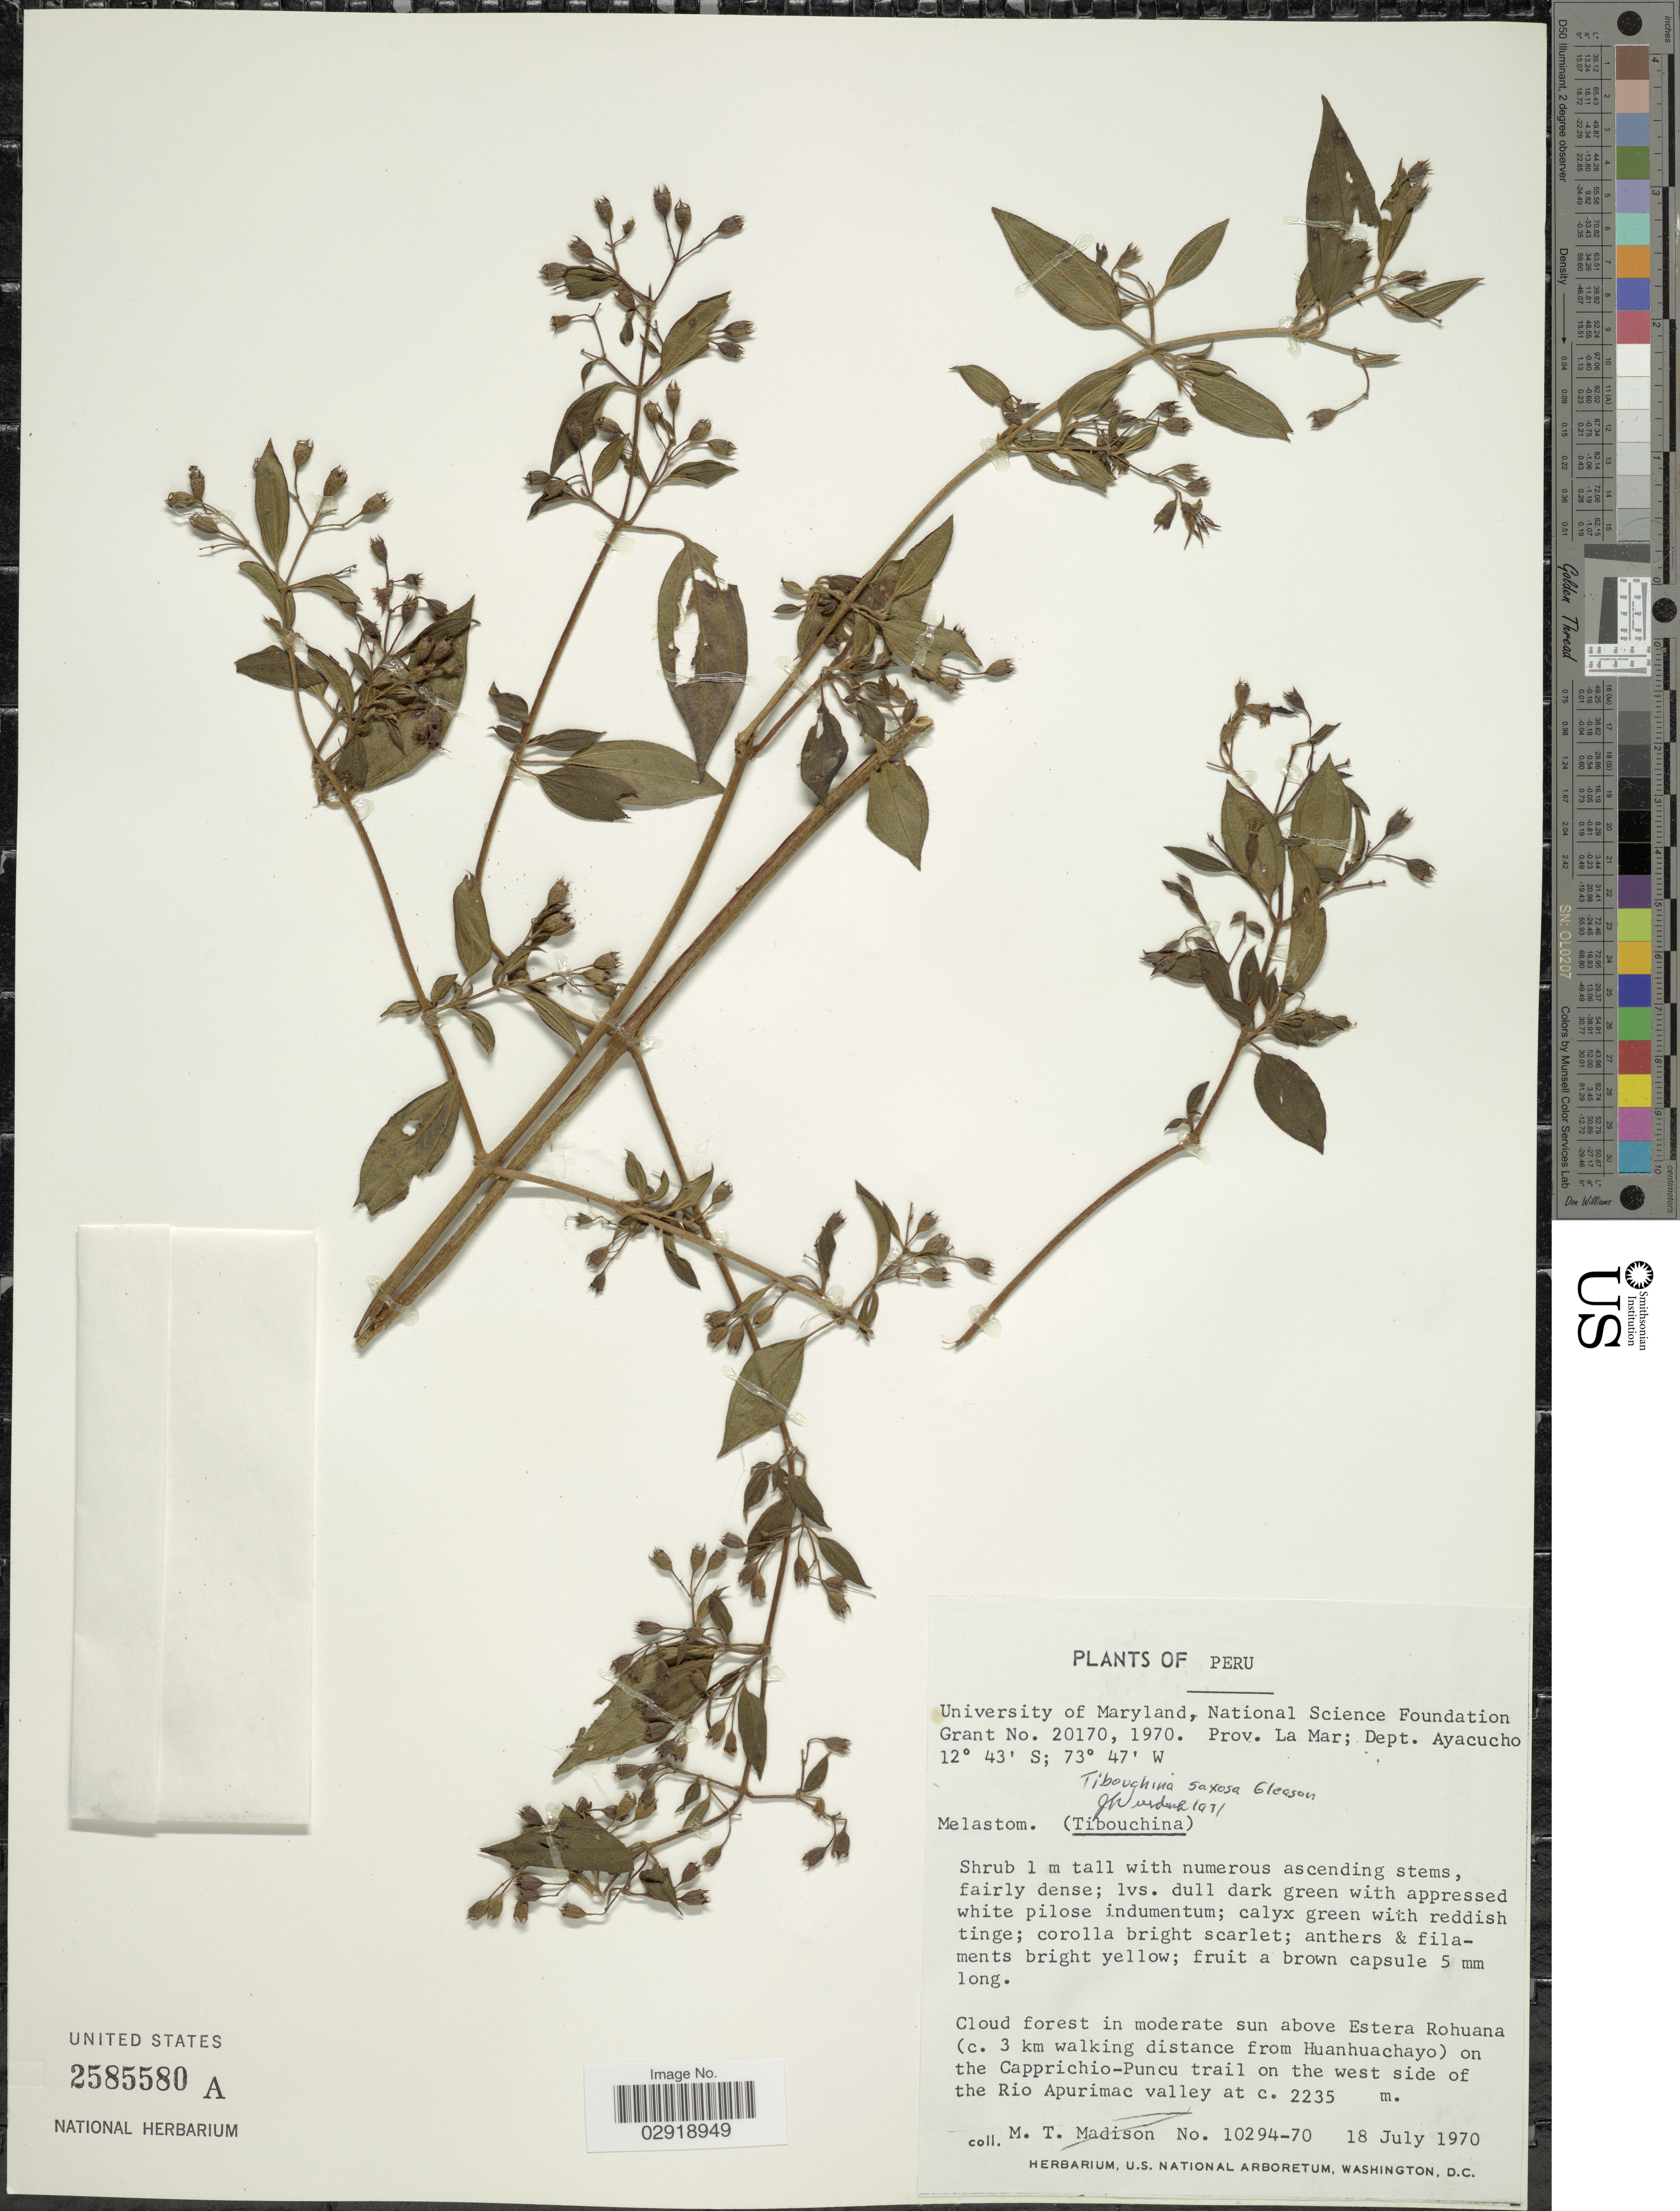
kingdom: Plantae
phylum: Tracheophyta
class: Magnoliopsida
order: Myrtales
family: Melastomataceae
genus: Chaetogastra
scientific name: Chaetogastra saxosa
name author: (Gleason) P.J.F. Guim. & Michelang.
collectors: M. T. Madison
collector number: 10294-70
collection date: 1970-07-18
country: Peru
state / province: Ayacucho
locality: Prov. La Mar; Dept. Ayacucho. Cloud forest in moderate sun above Estera Rohuana (c. 3 km walking distance from Huanhuachayo) on the Capprichio-Puncu trail on the west side of the Rio Apurimac valley.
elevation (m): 2235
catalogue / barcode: US 2585580A